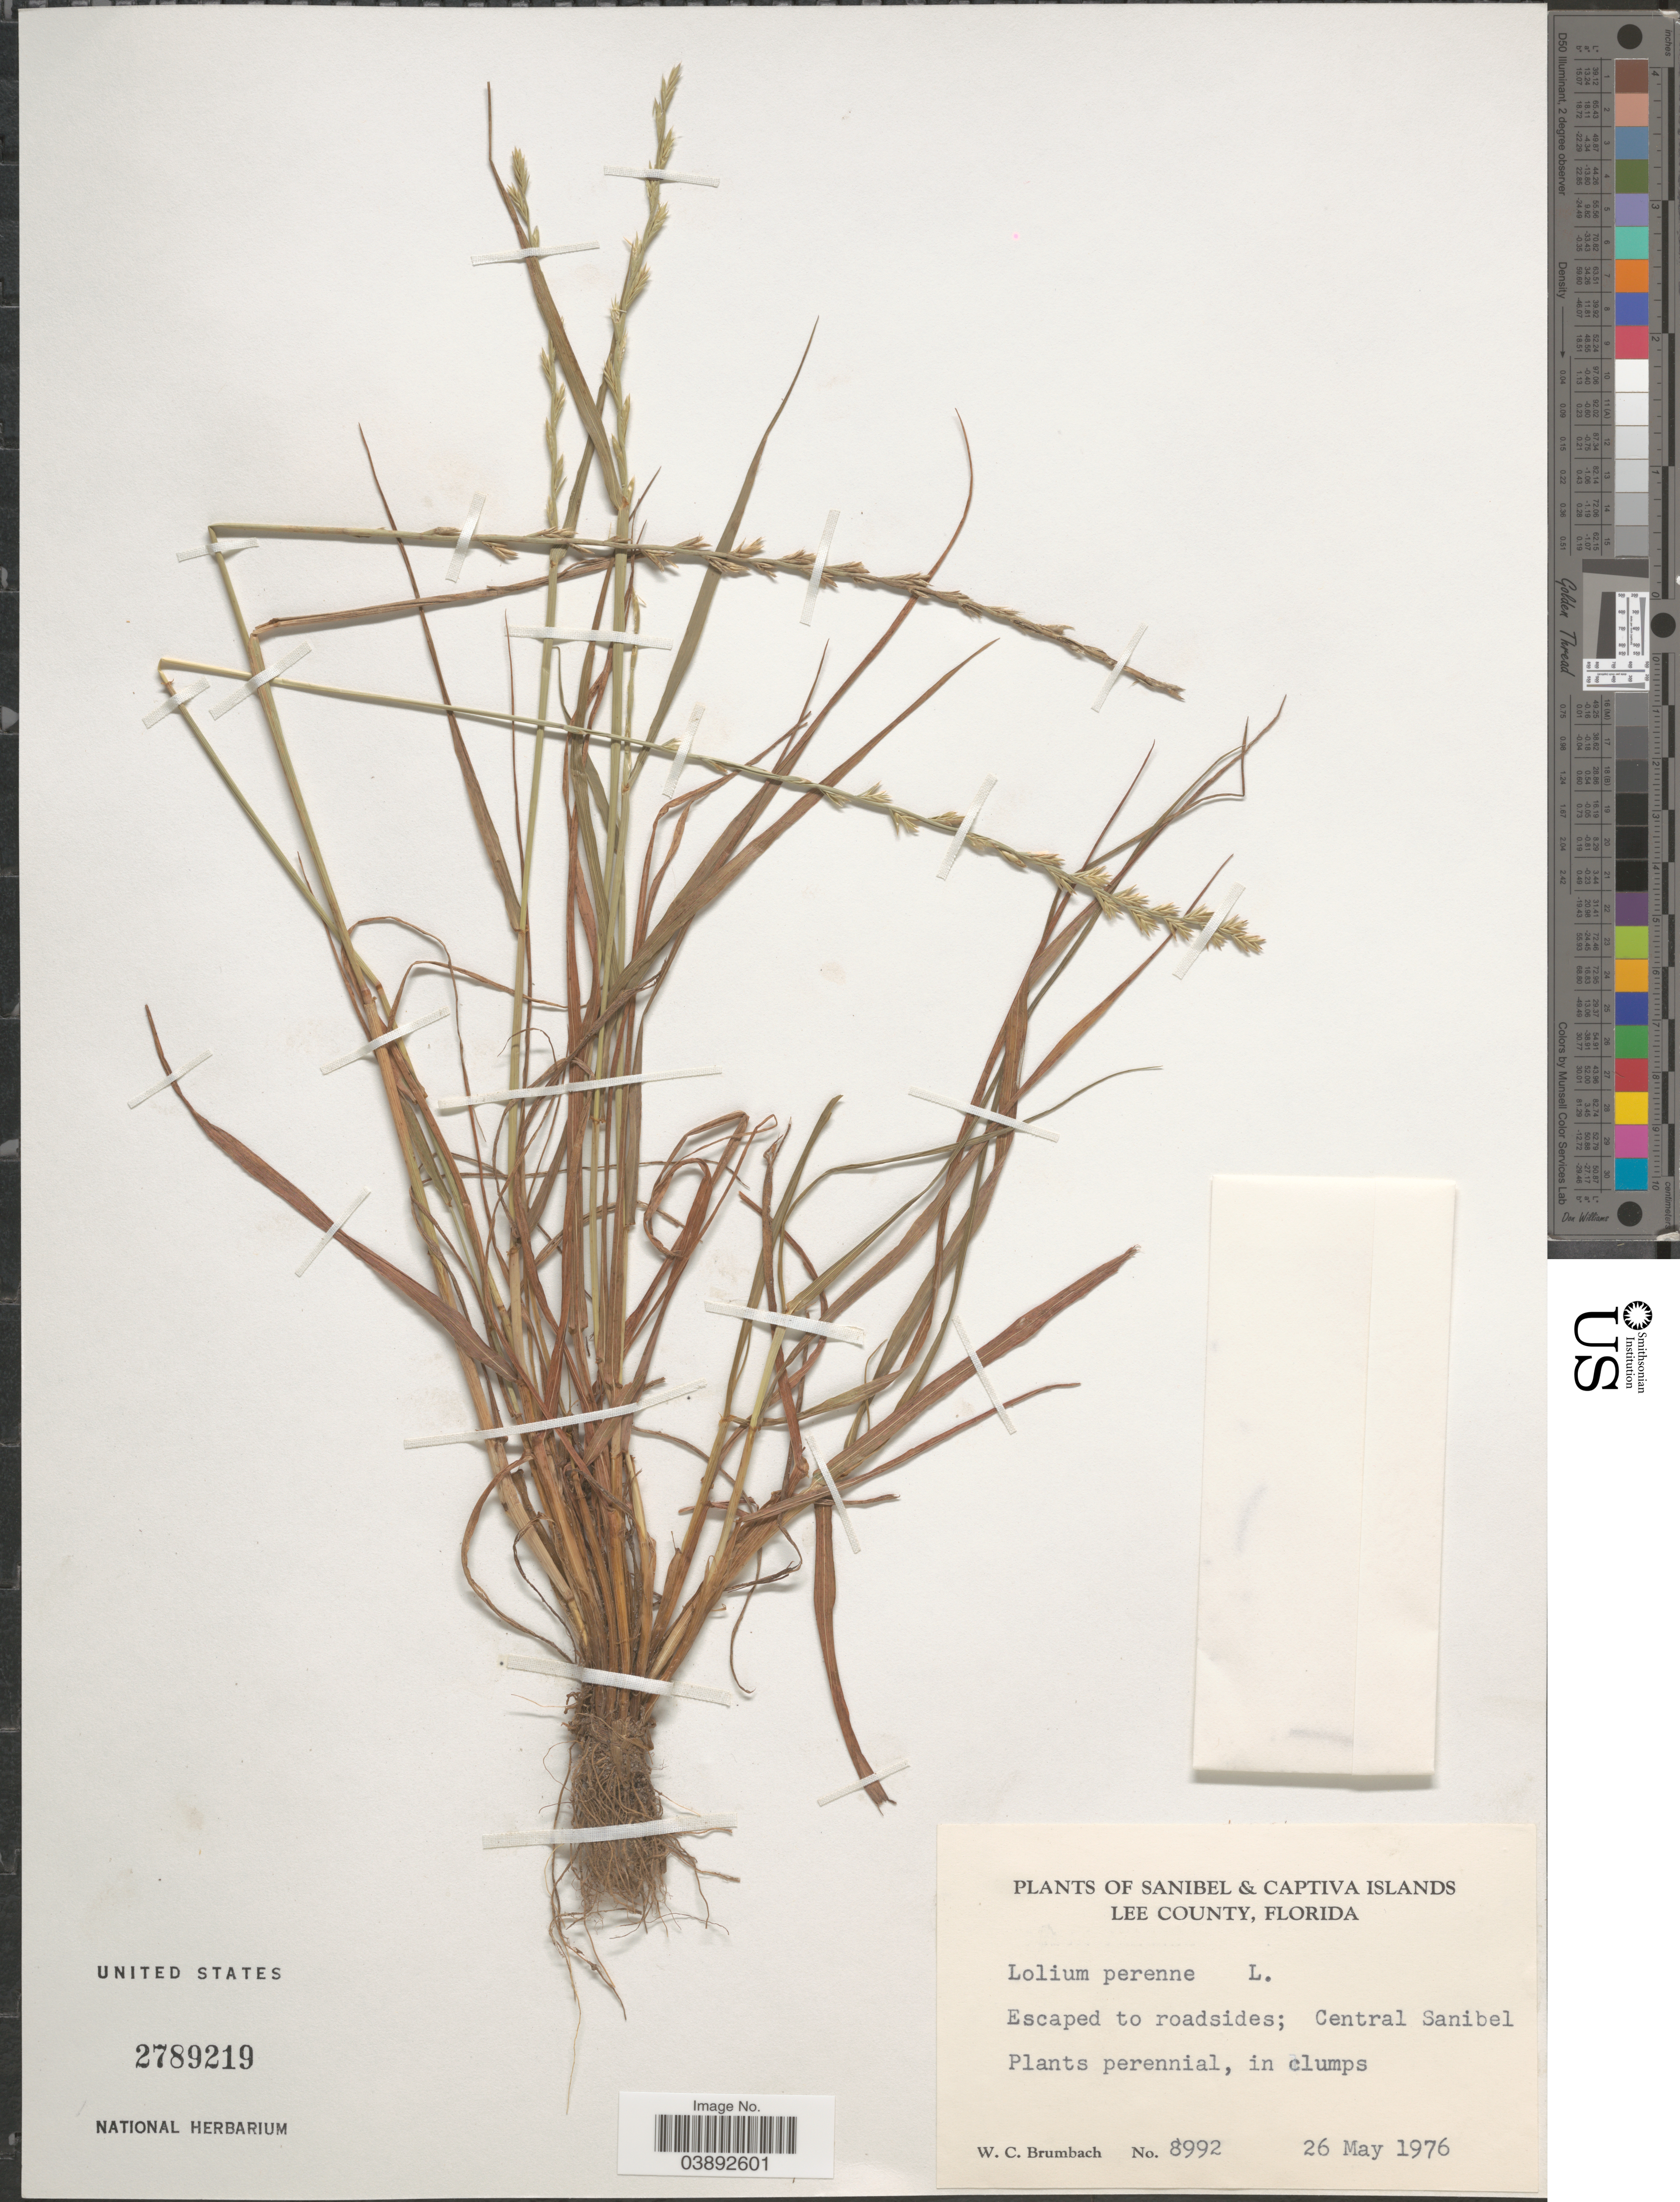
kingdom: Plantae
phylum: Tracheophyta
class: Liliopsida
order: Poales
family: Poaceae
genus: Lolium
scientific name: Lolium perenne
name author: L.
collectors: W. C. Brumbach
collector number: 8992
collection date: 1976-05-26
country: United States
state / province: Florida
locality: Sanibel & Captiva Islands. Lee County. Central Sanibel.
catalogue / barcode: US 2789219